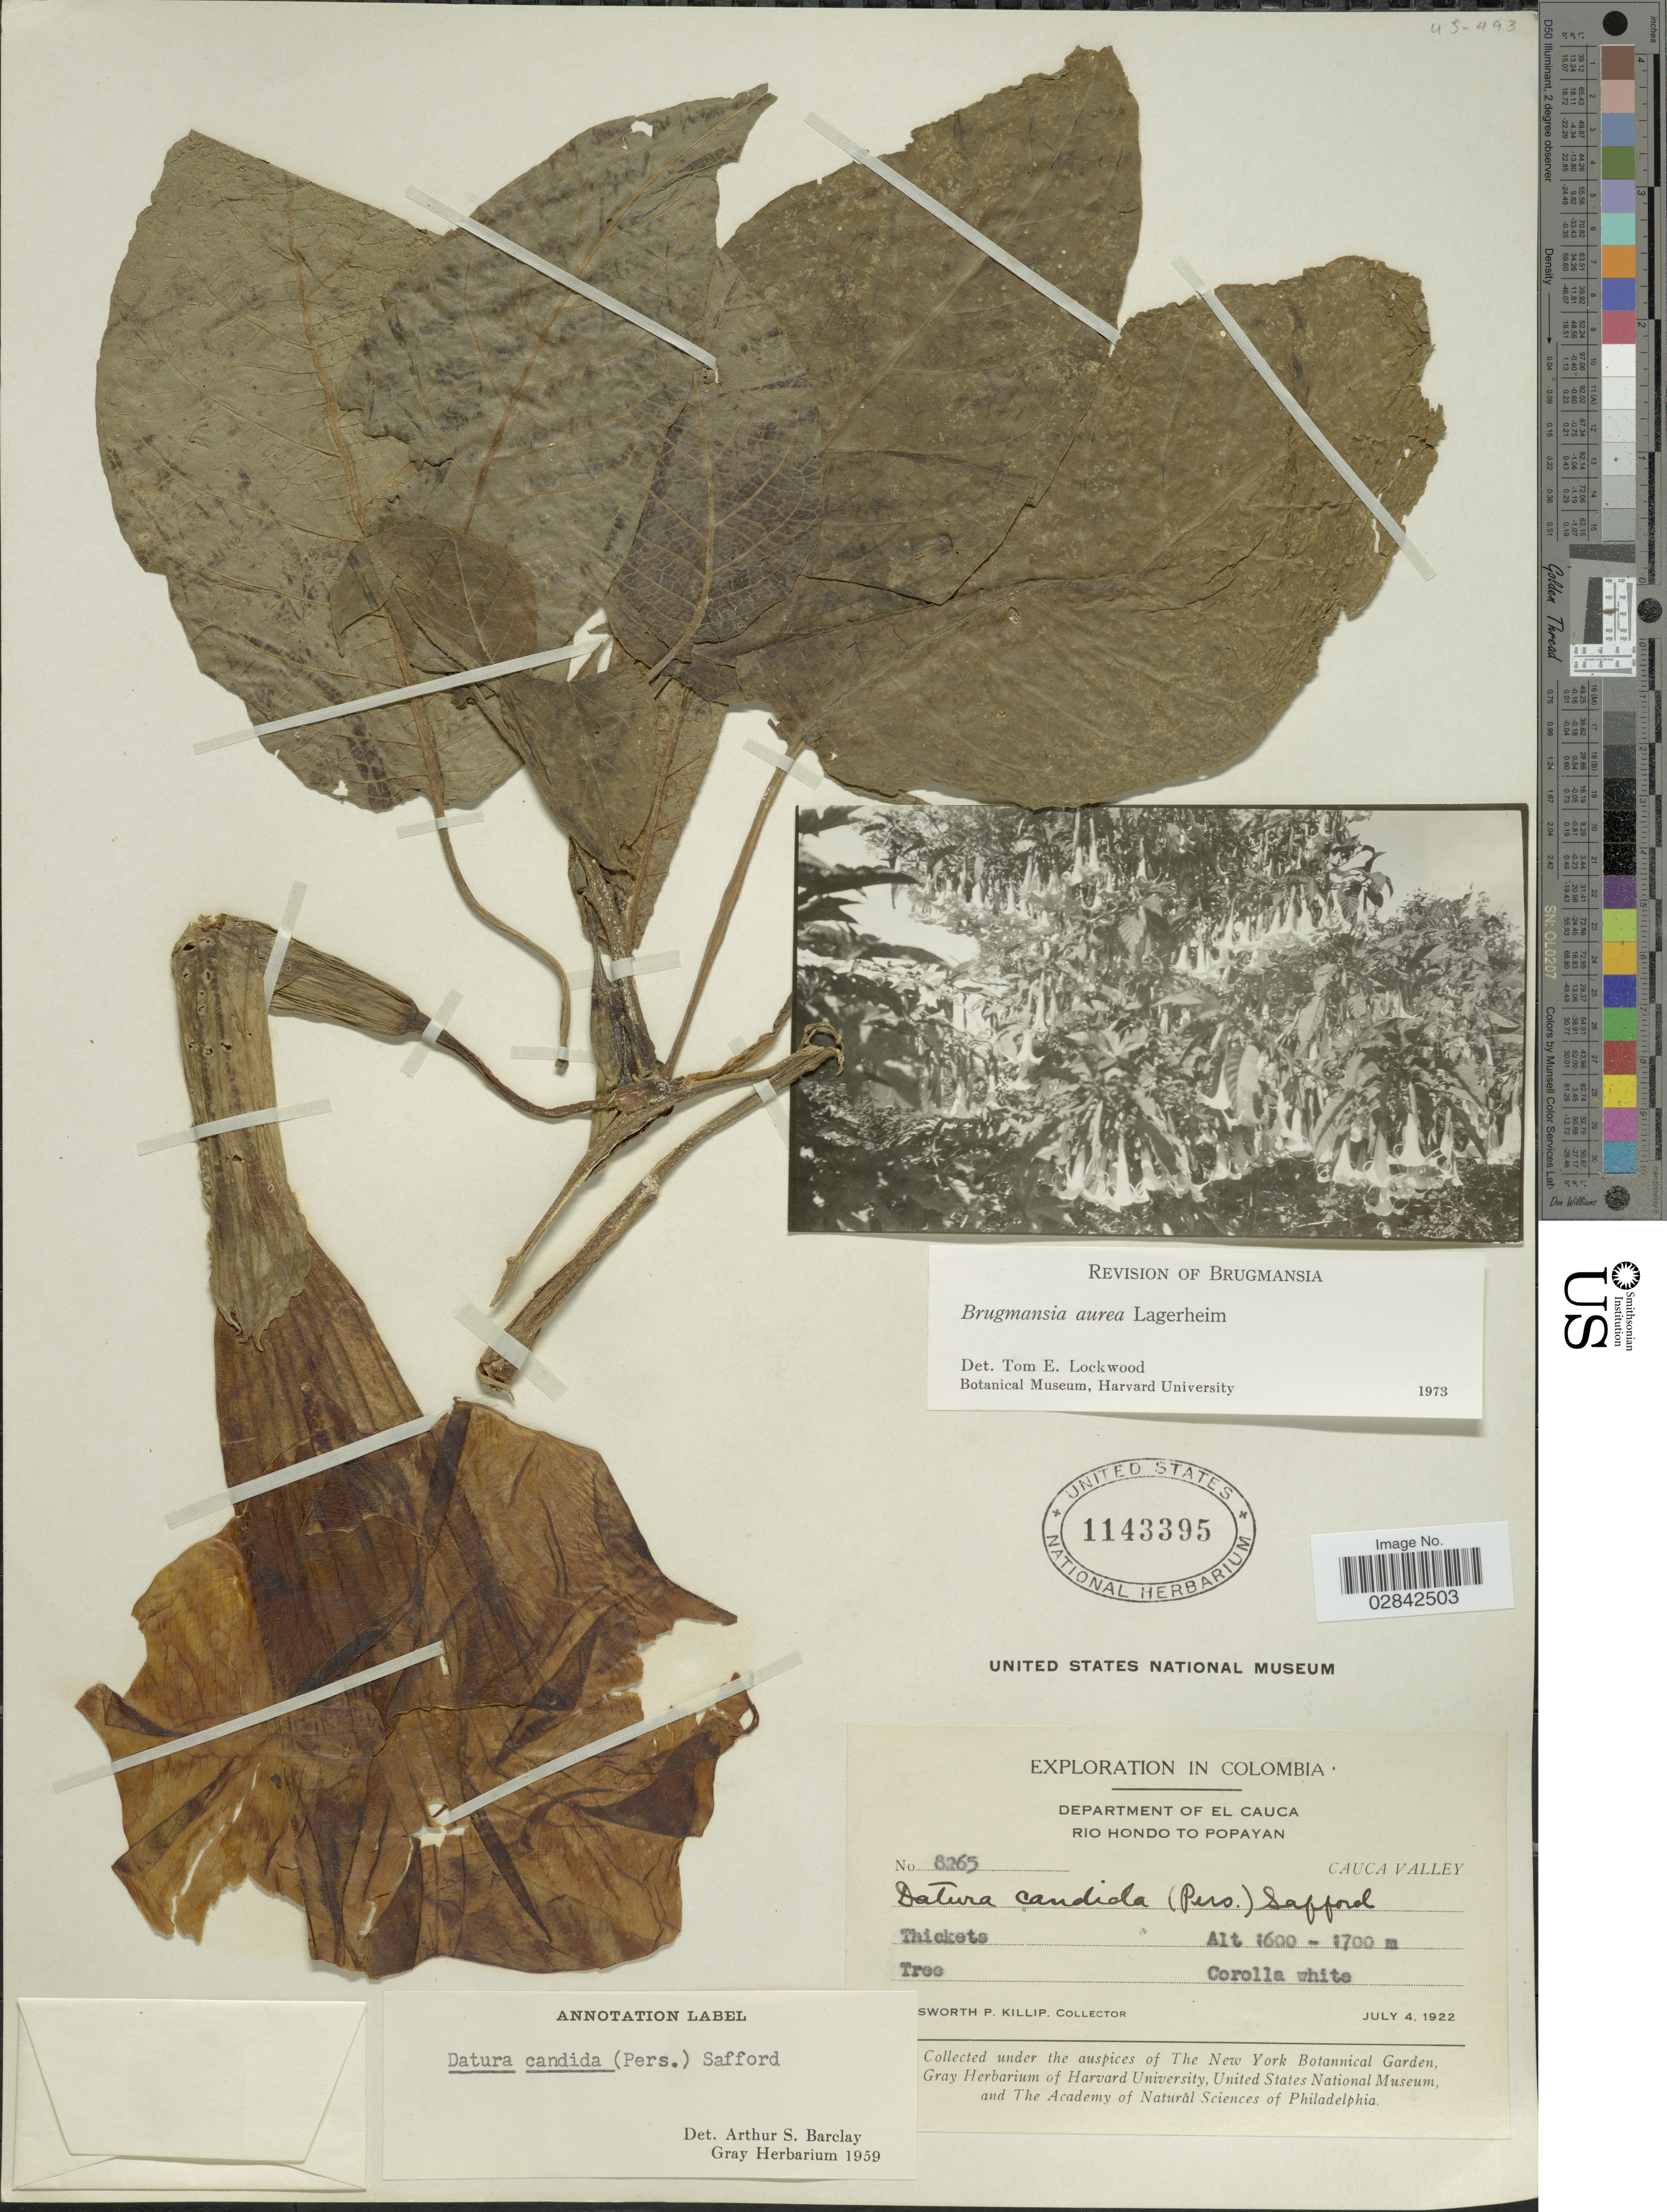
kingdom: Plantae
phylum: Tracheophyta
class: Magnoliopsida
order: Solanales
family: Solanaceae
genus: Brugmansia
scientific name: Brugmansia aurea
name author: Lagerh.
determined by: Lockwood, T. E.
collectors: E. P. Killip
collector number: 8265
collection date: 1922-07-04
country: Colombia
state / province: Cauca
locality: Department of El Cauca, Rio Hondo to Popayan, Cauca Valley.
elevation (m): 1600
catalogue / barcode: US 1143395